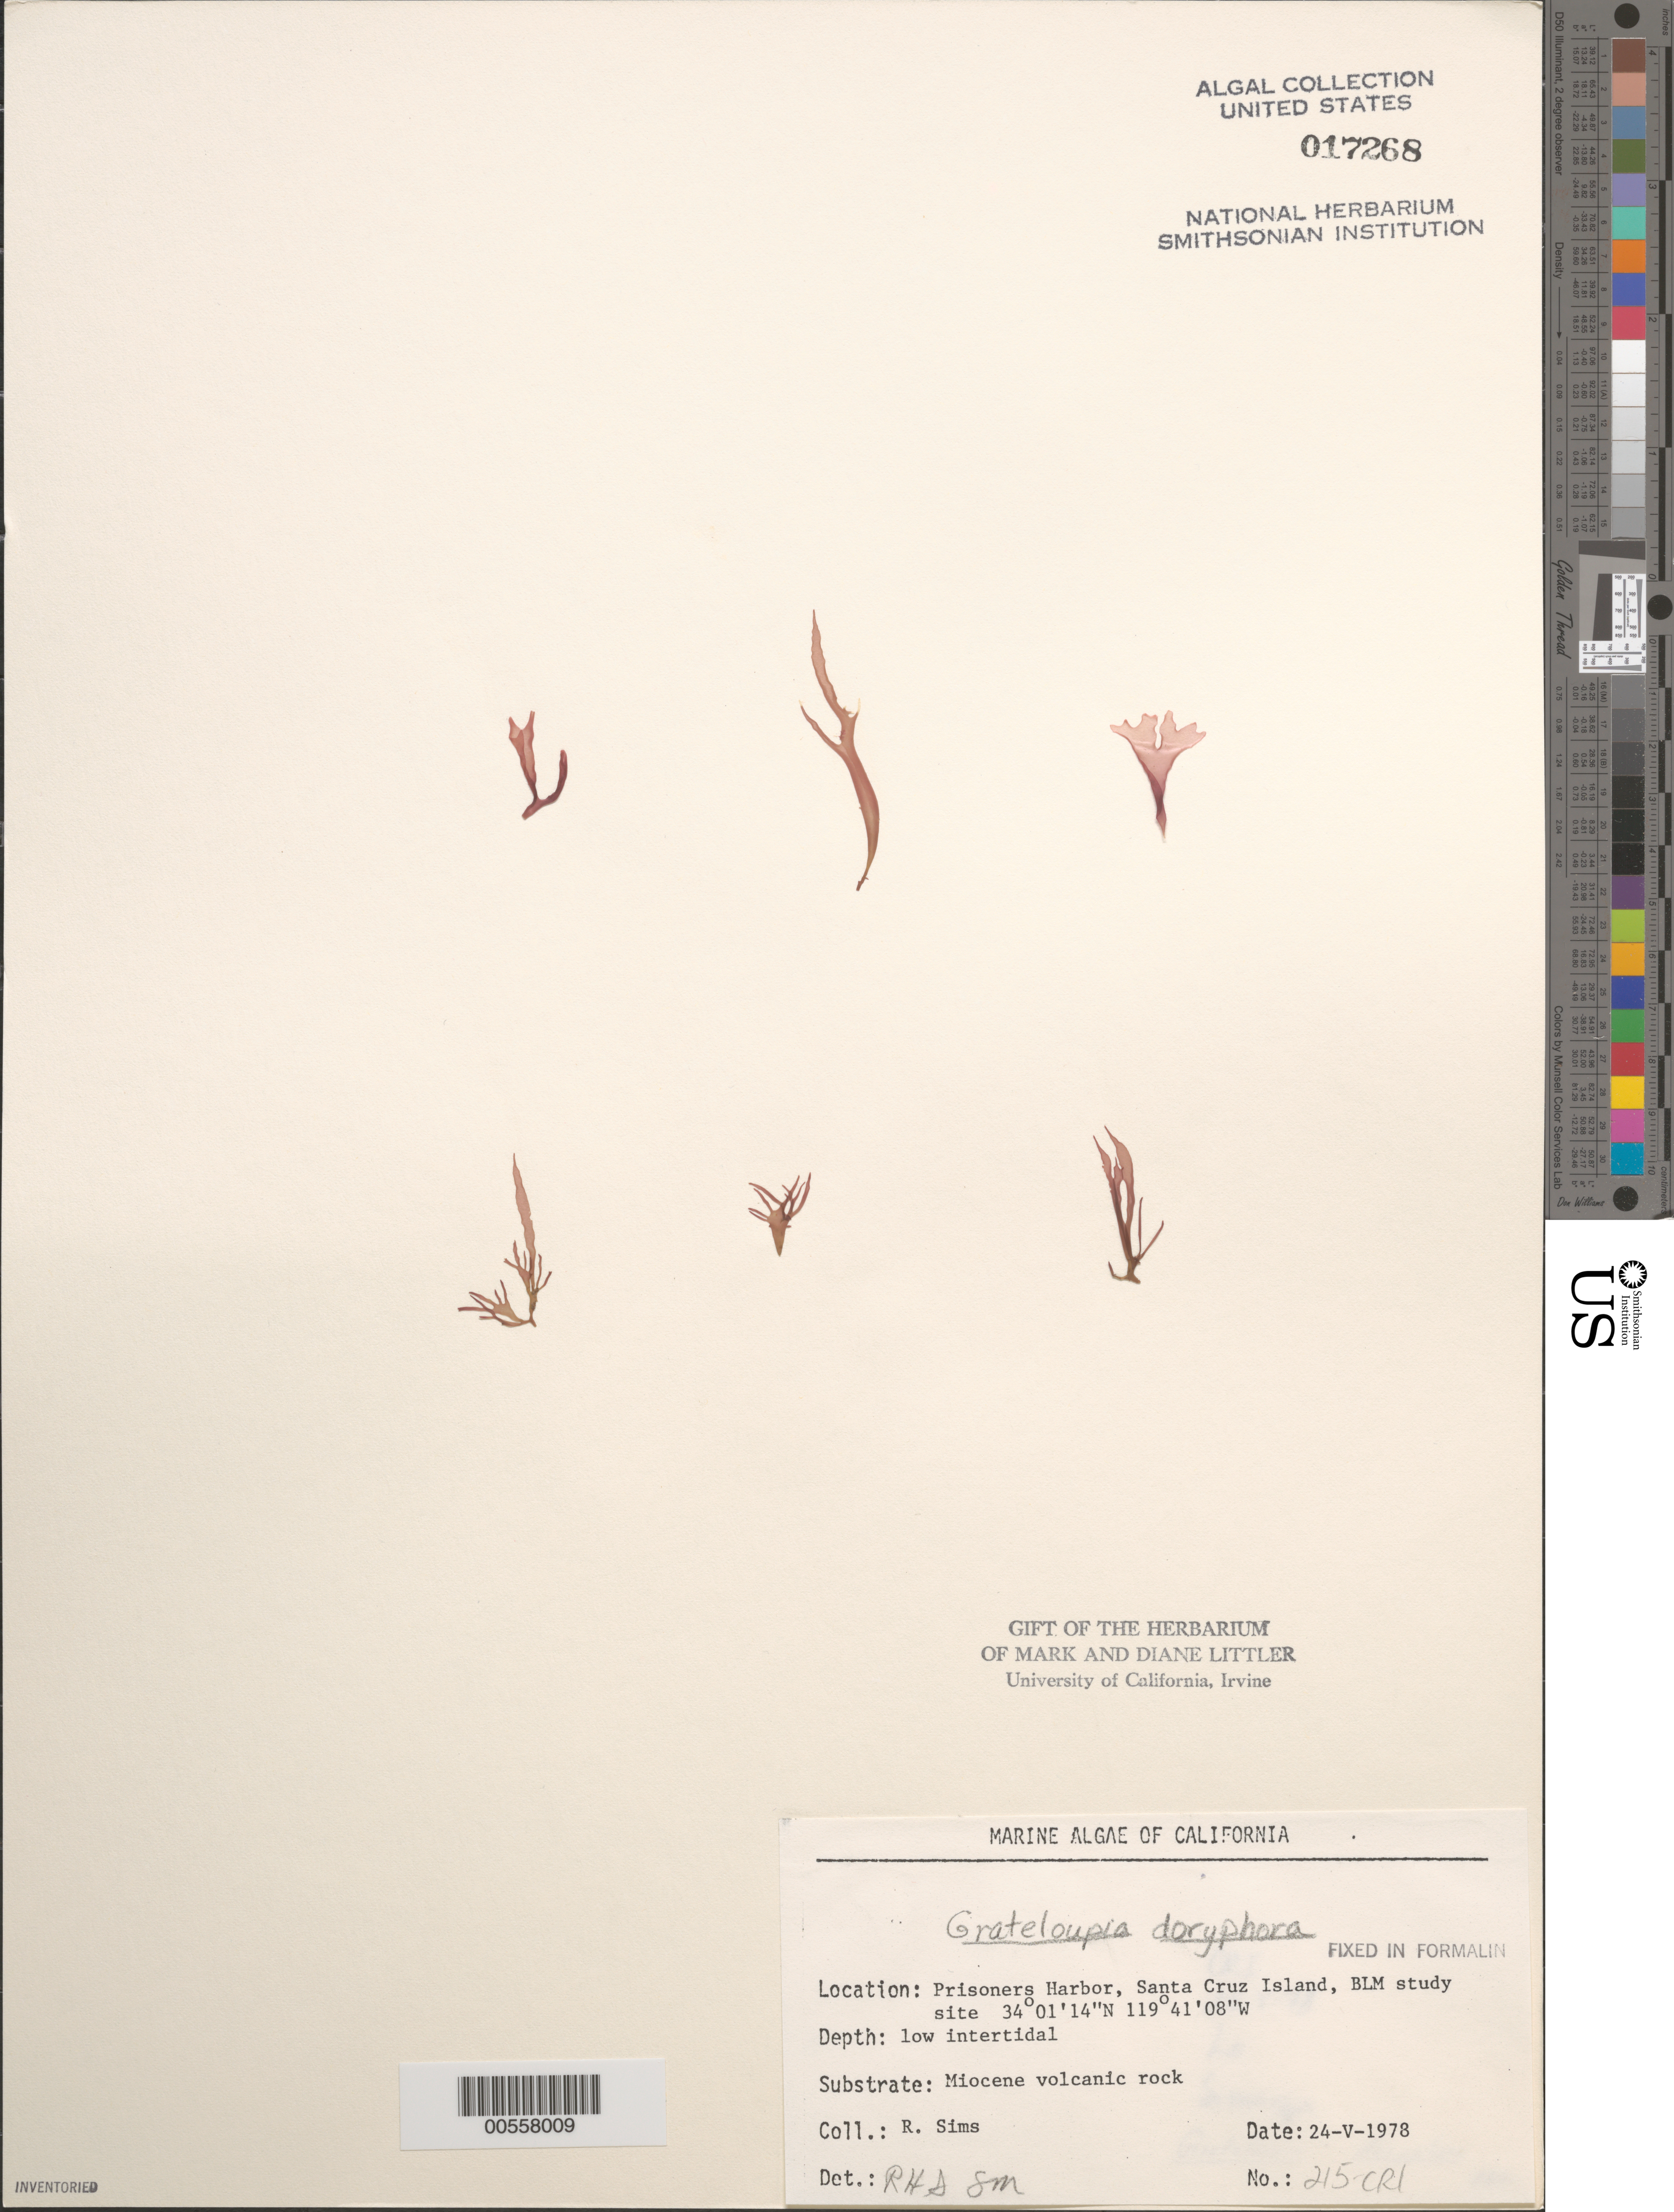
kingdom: Plantae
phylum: Rhodophyta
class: Florideophyceae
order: Halymeniales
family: Halymeniaceae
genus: Grateloupia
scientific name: Grateloupia doryphora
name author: (Mont.) Howe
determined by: Sims, Robert H.; Murray, S. N.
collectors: R. H. Sims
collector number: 215-cri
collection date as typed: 24 May 1978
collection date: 1978-05-24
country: United States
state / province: California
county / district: Santa Barbara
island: Santa Cruz Island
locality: Prisoners Harbor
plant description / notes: BLM-SOCALBIGHT Rocky Intertidal Survey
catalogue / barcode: US 17268